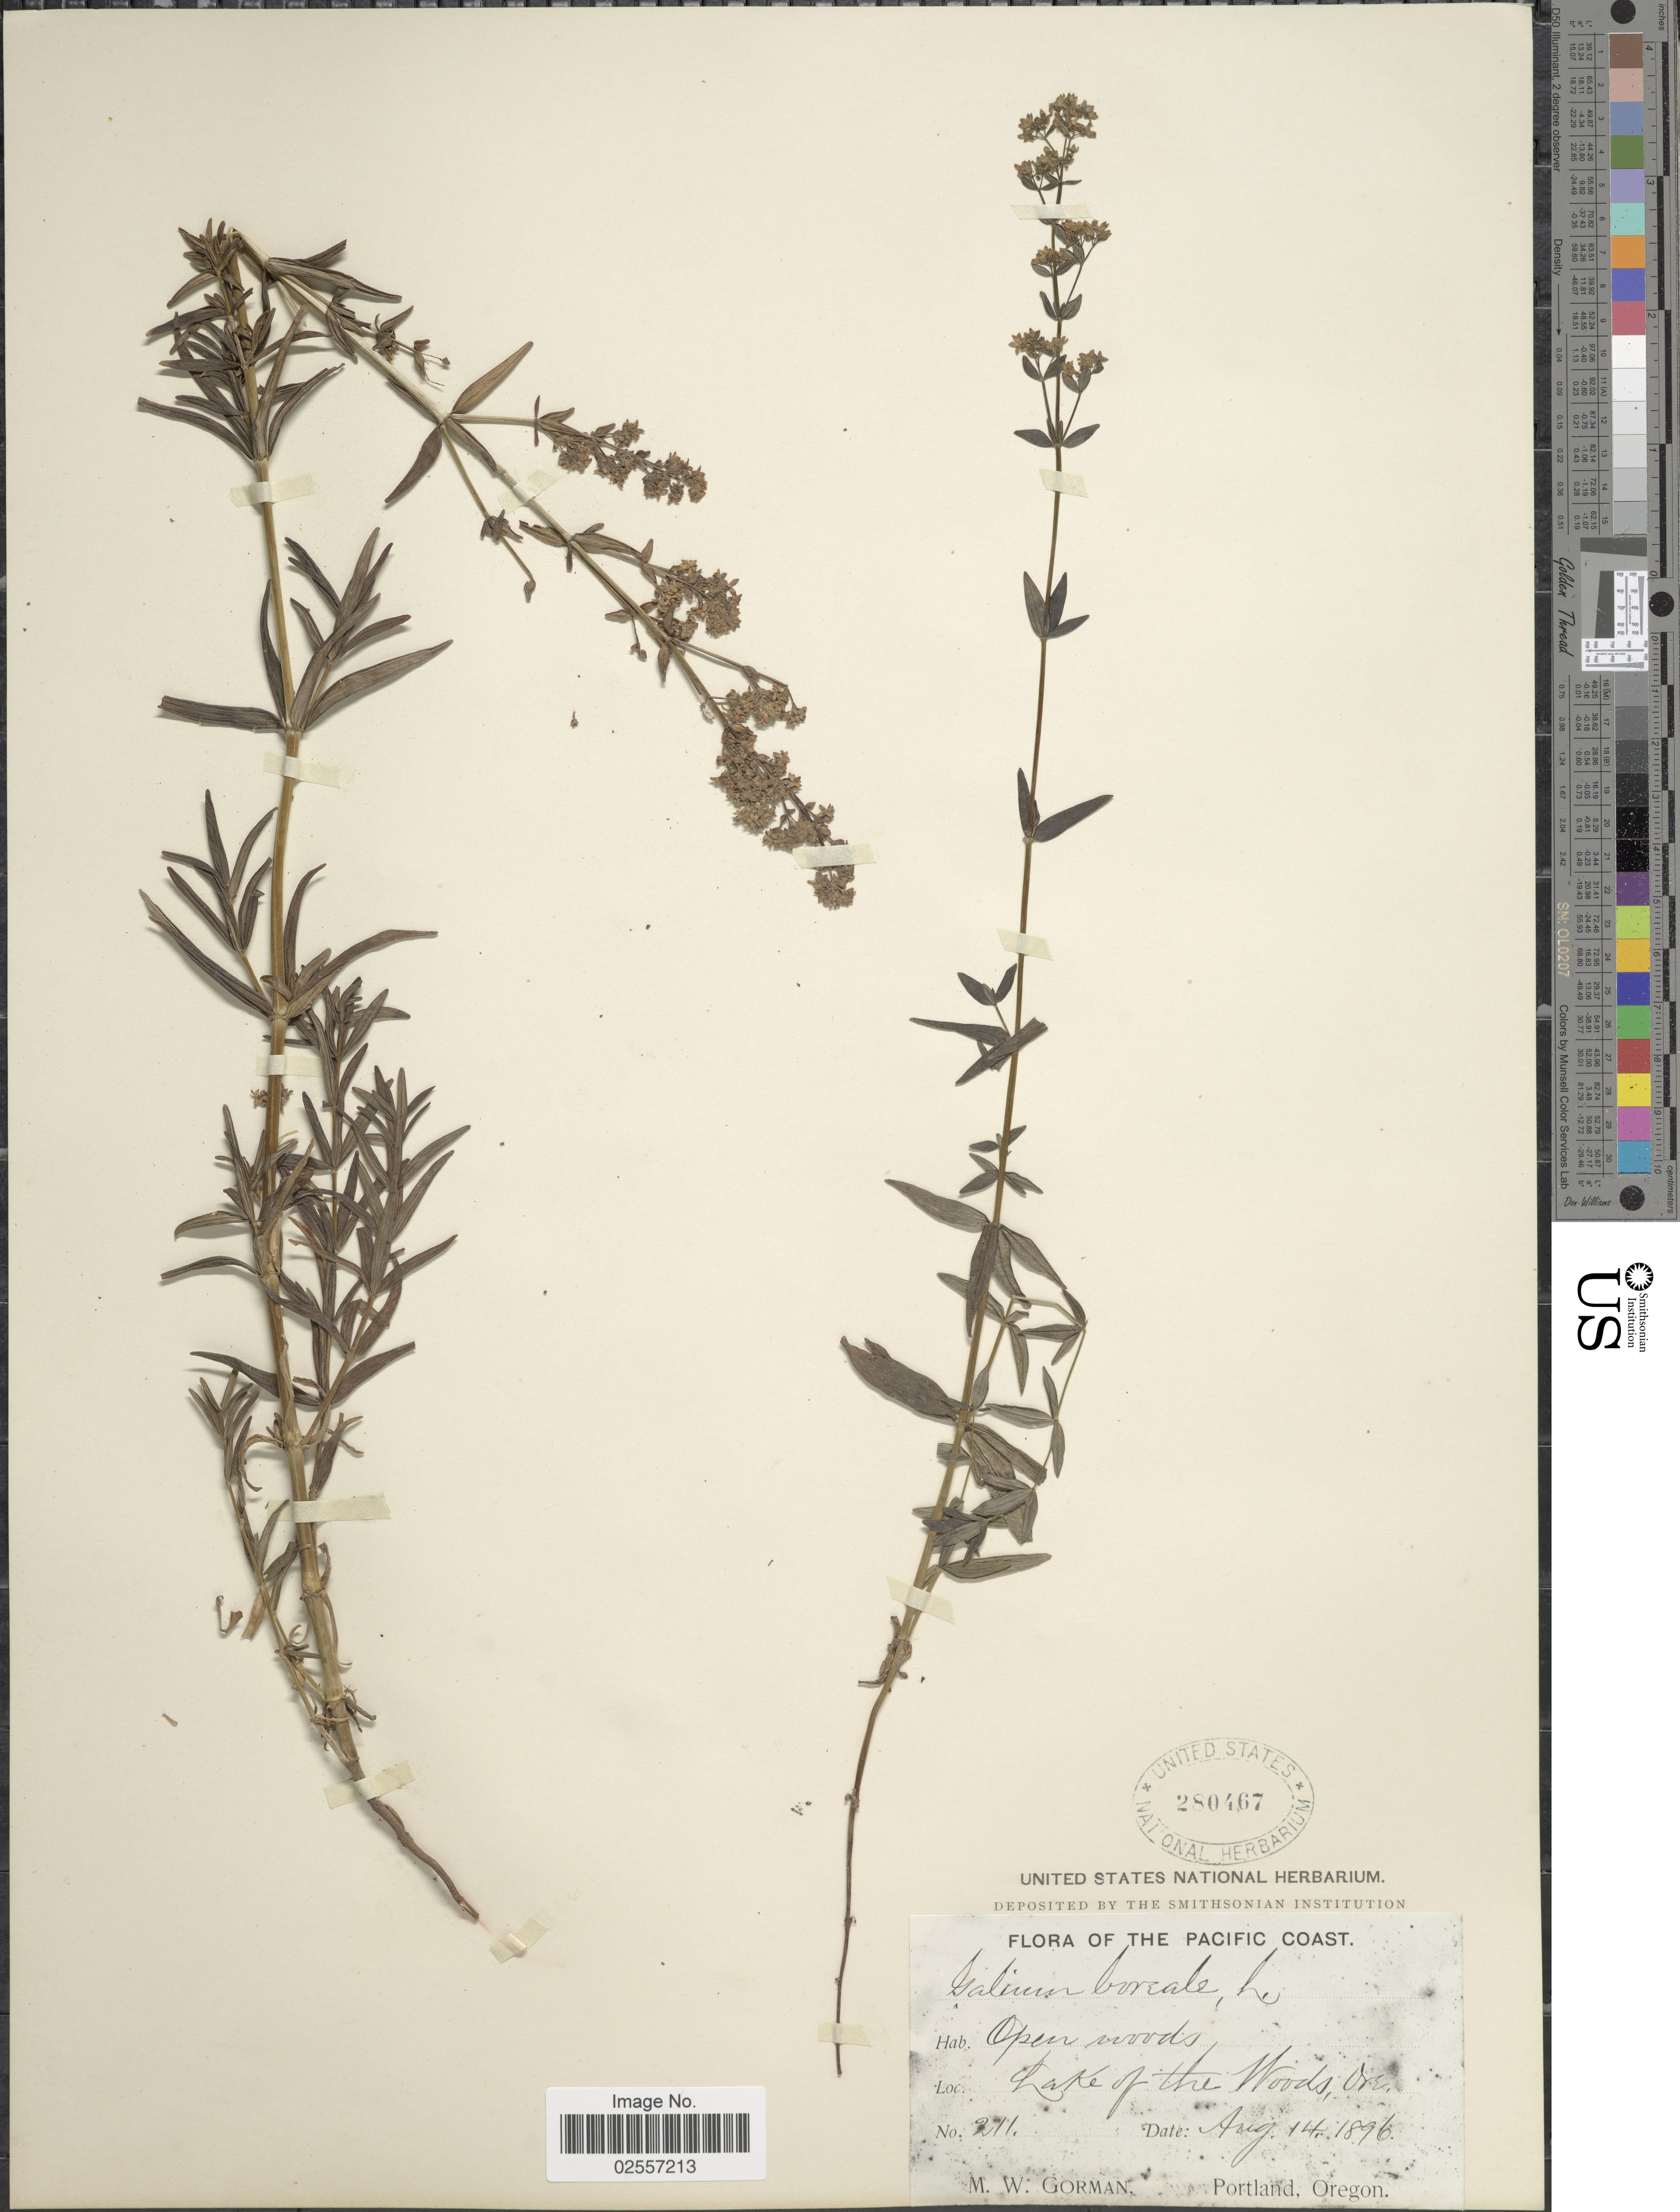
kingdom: Plantae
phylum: Tracheophyta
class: Magnoliopsida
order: Gentianales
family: Rubiaceae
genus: Galium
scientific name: Galium boreale L.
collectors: M. W. Gorman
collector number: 211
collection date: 1896-08-14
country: United States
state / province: Oregon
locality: Pacific Coast. Lake of the Woods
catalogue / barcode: US 280467